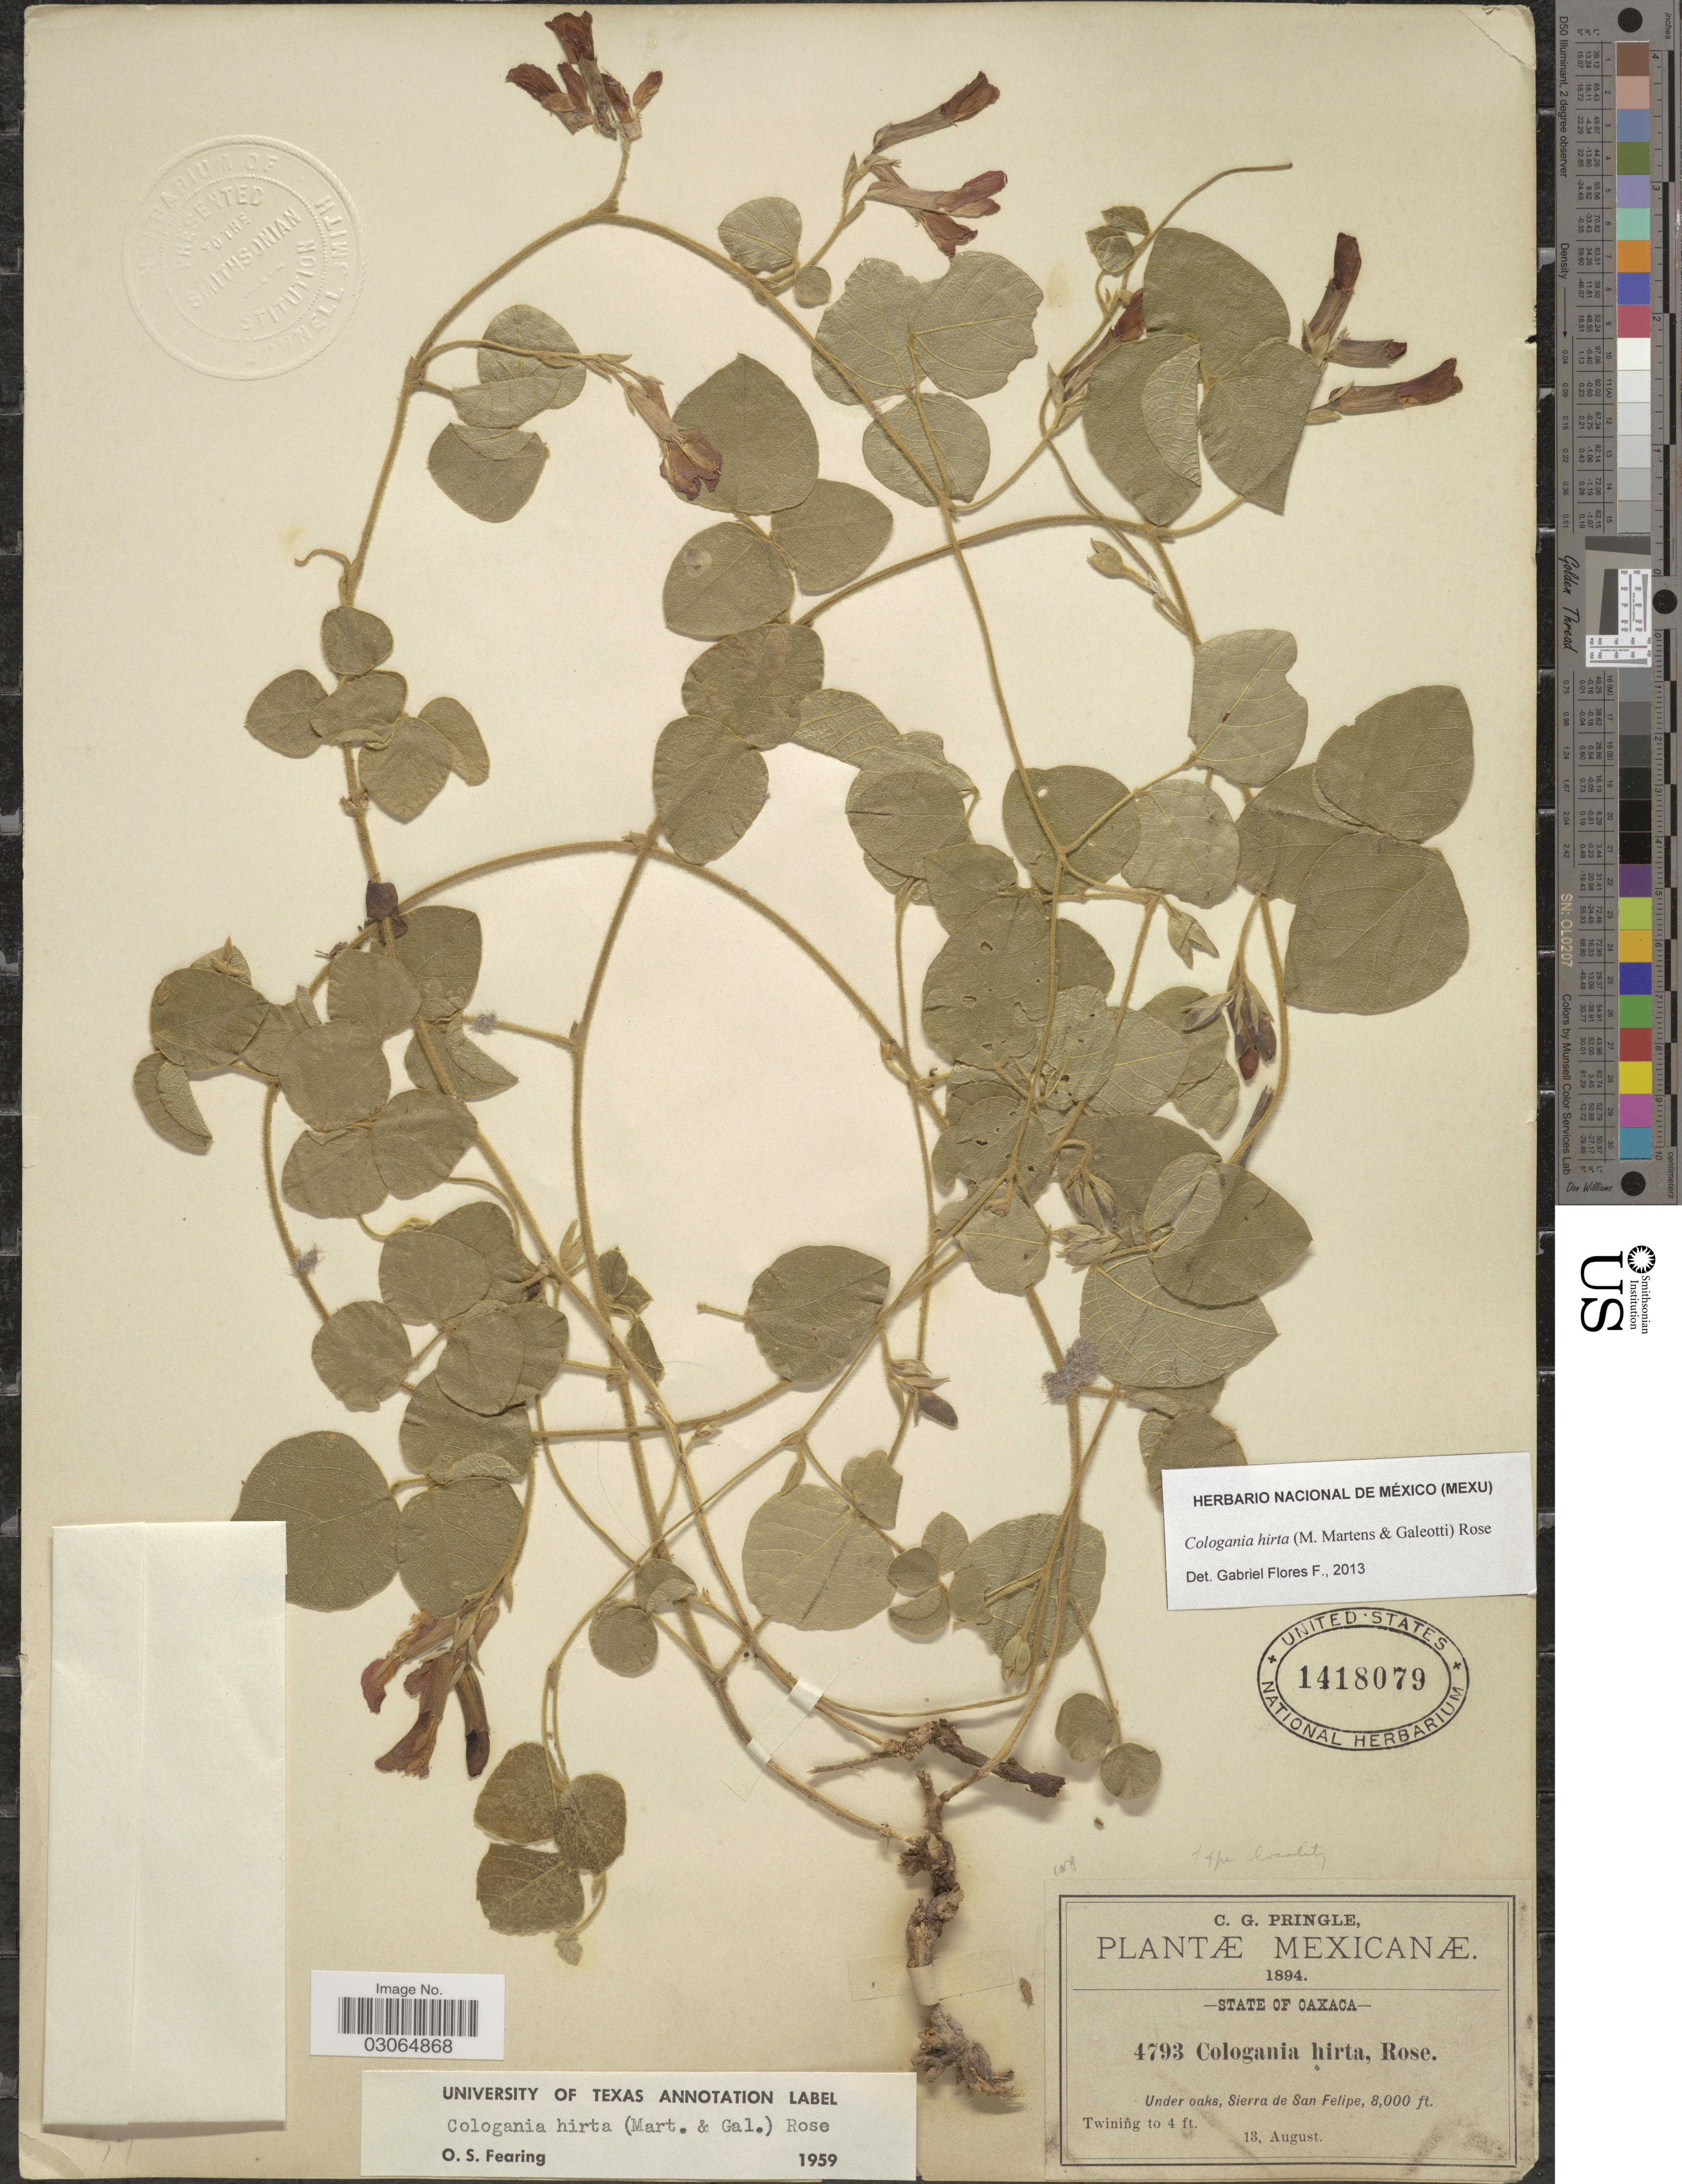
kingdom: Plantae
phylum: Tracheophyta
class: Magnoliopsida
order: Fabales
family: Fabaceae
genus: Cologania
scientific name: Cologania hirta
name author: (M. Martens & Galeotti)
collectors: C. G. Pringle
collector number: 4793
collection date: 1894-08-13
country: Mexico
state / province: Oaxaca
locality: Under oaks, Sierra de San Felipe.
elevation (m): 2438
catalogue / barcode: US 1418079